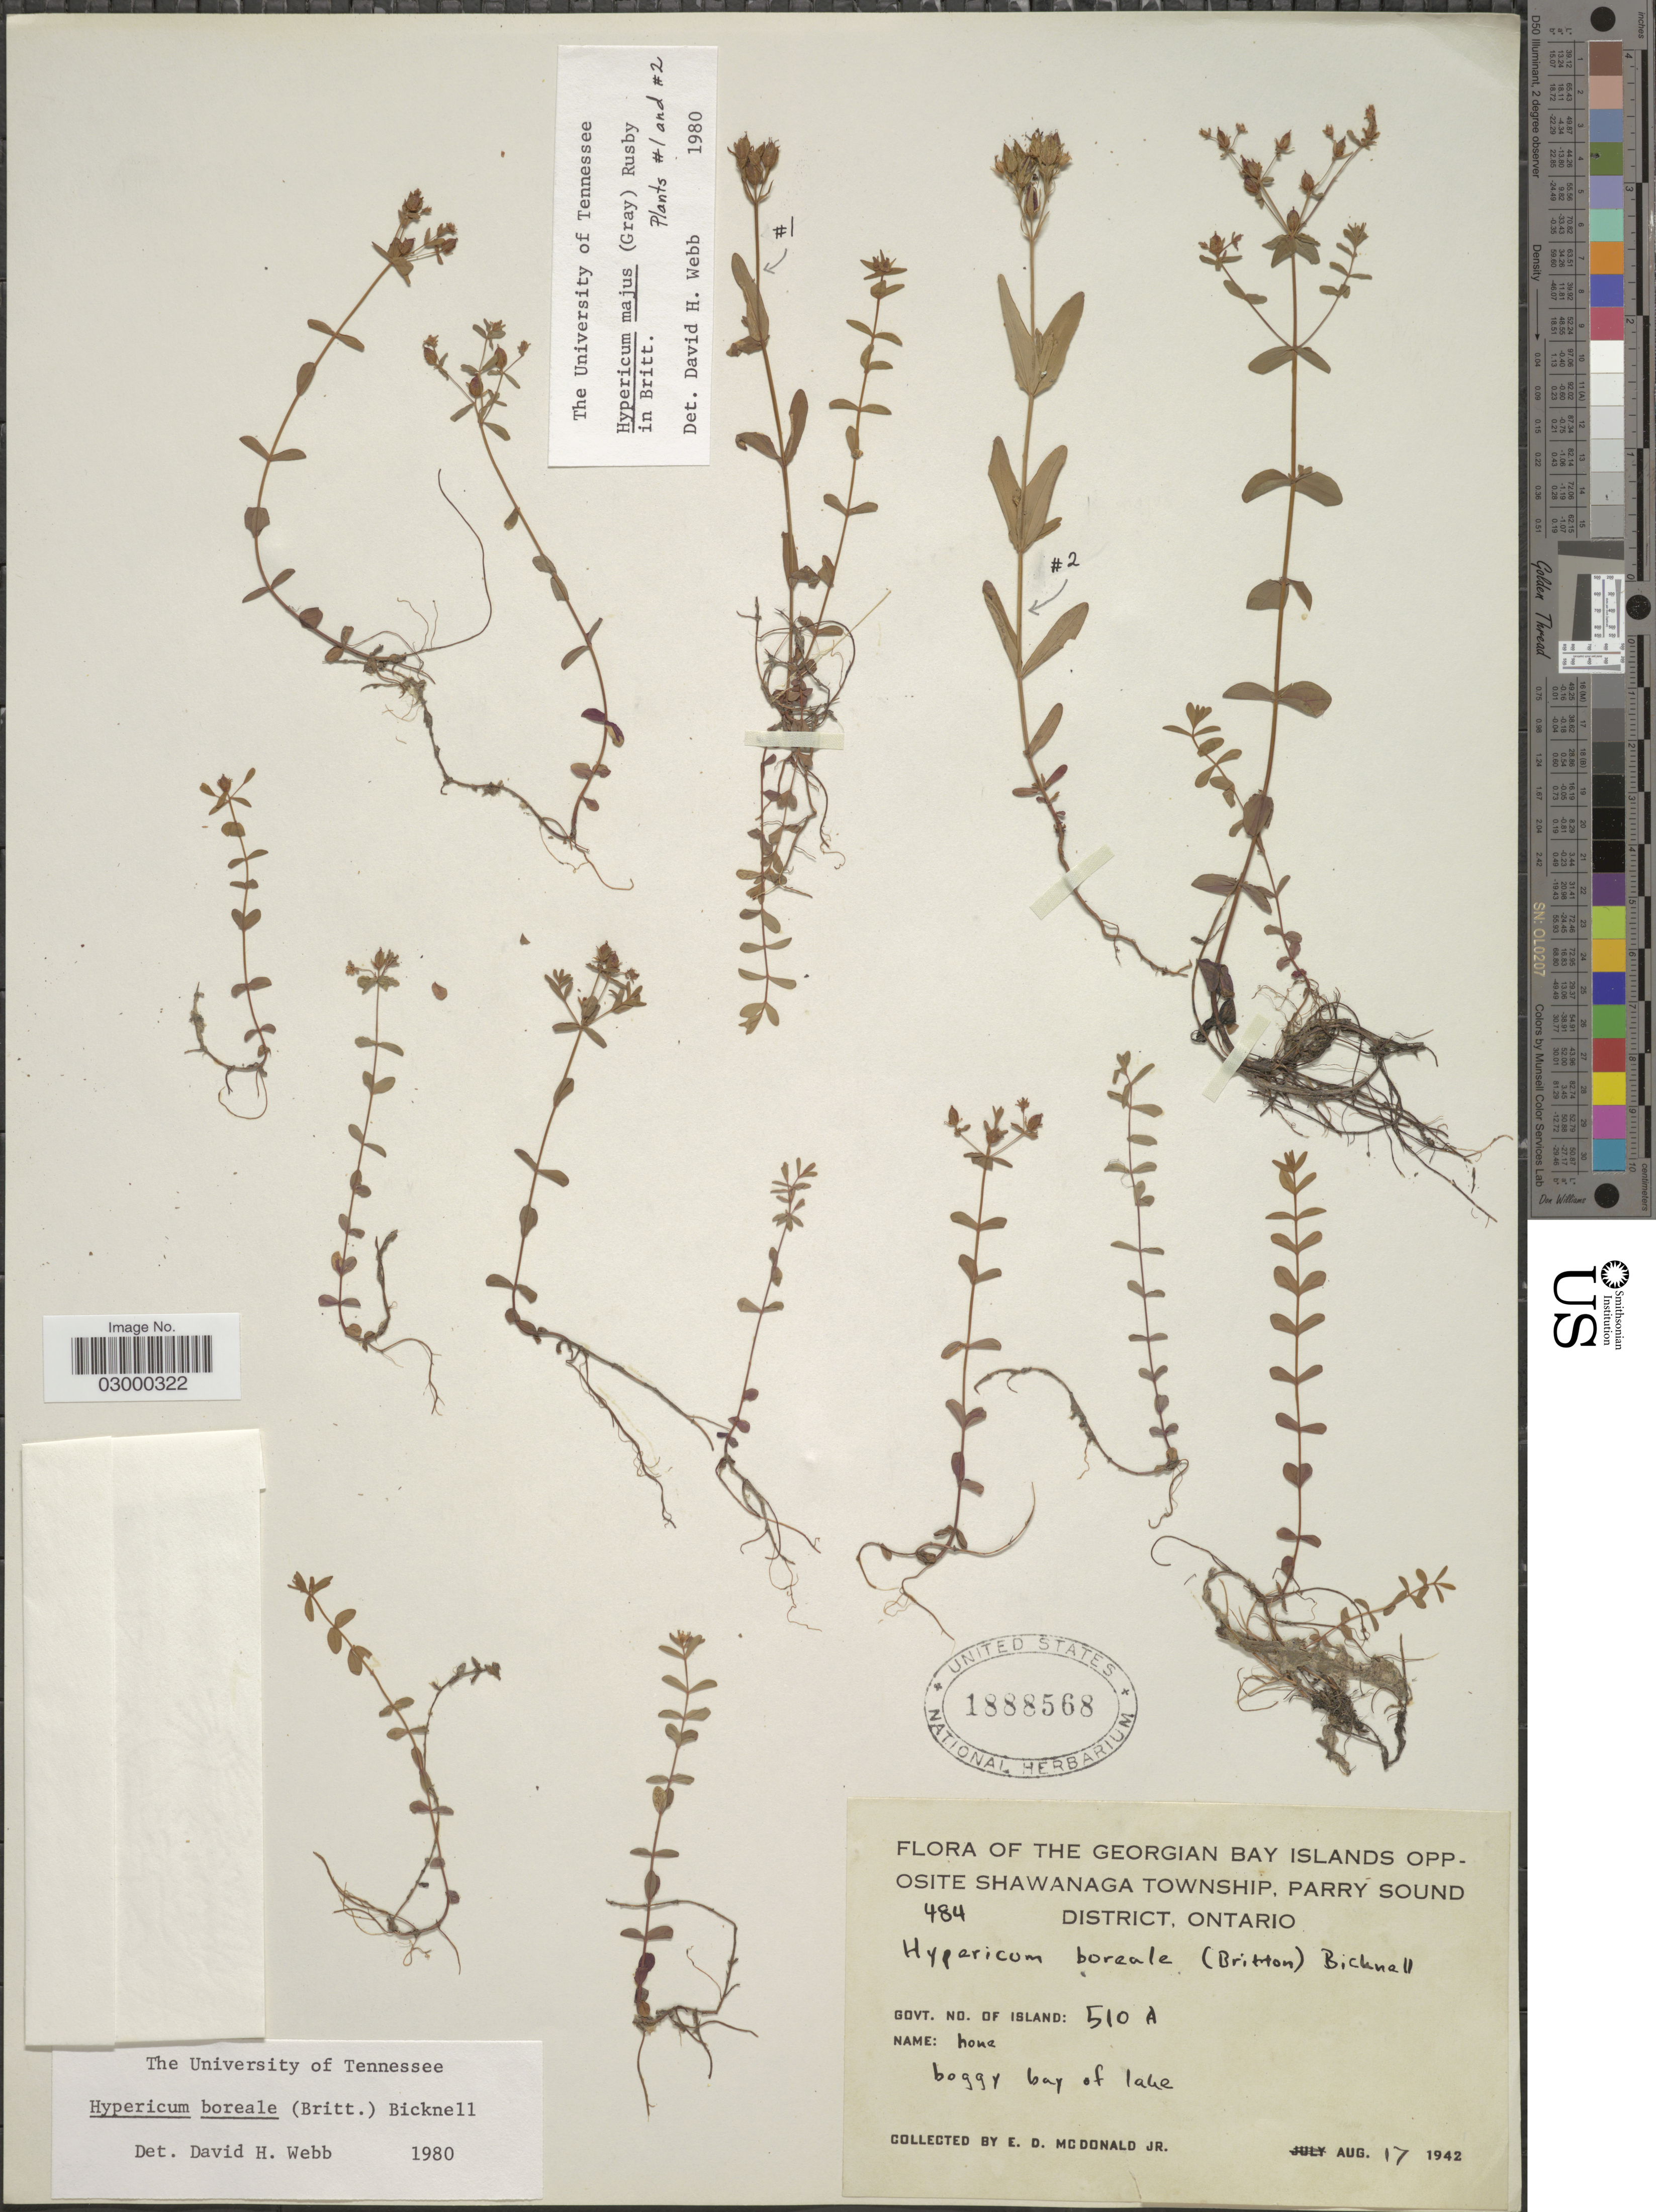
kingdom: Plantae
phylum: Tracheophyta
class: Magnoliopsida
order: Malpighiales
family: Hypericaceae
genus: Hypericum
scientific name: Hypericum boreale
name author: (Britton) E.P. Bicknell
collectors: E. D. McDonald Jr.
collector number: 484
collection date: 1942-08-17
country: Canada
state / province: Ontario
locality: The Georgian Bay Islands Opposite Shawanaga Township, Parry Sound District, Govt. No. of Island: 510 A.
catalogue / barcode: US 1888568